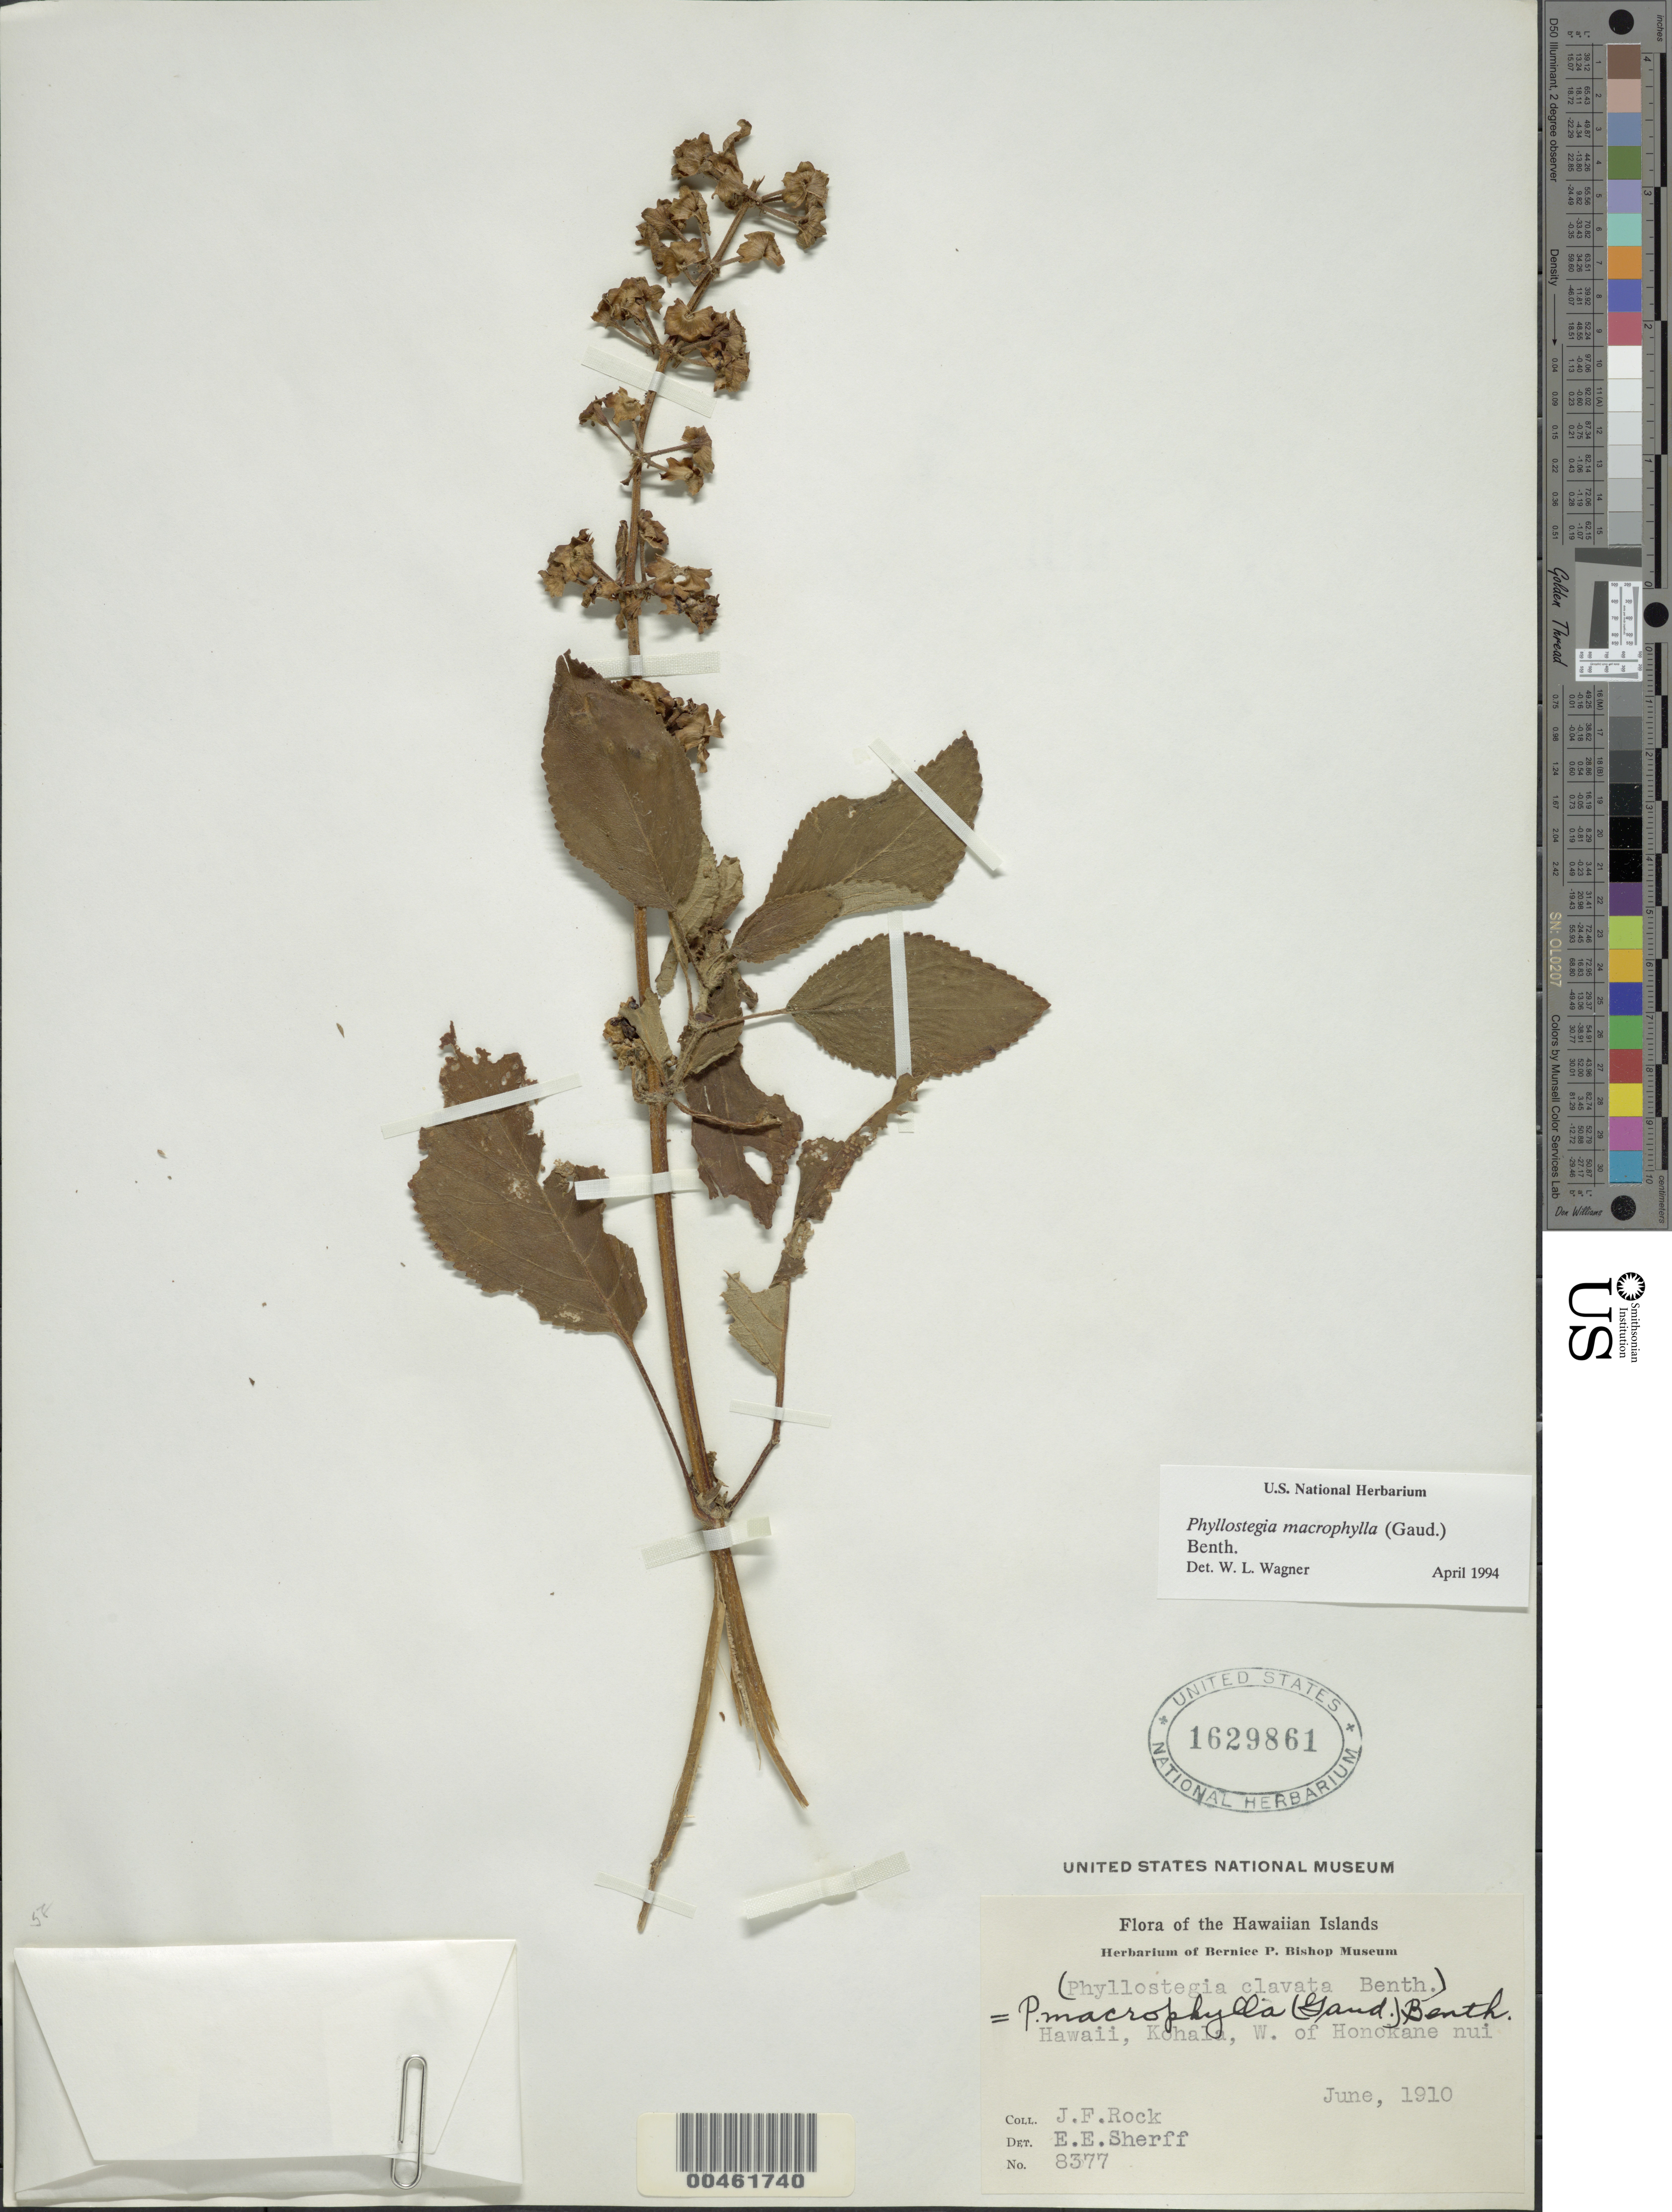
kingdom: Plantae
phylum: Tracheophyta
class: Magnoliopsida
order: Lamiales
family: Lamiaceae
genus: Phyllostegia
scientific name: Phyllostegia macrophylla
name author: (Gaudich.) Benth.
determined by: Wagner, W. L., (BOT), Smithsonian Institution - National Museum of Natural History (UNITED STATES)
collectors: J. F. Rock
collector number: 8377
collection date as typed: Jun 1910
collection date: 1910-06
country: United States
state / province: Hawaii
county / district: Hawaii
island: Hawaii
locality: Kohala, W of Honokane nui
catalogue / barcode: US 1629861